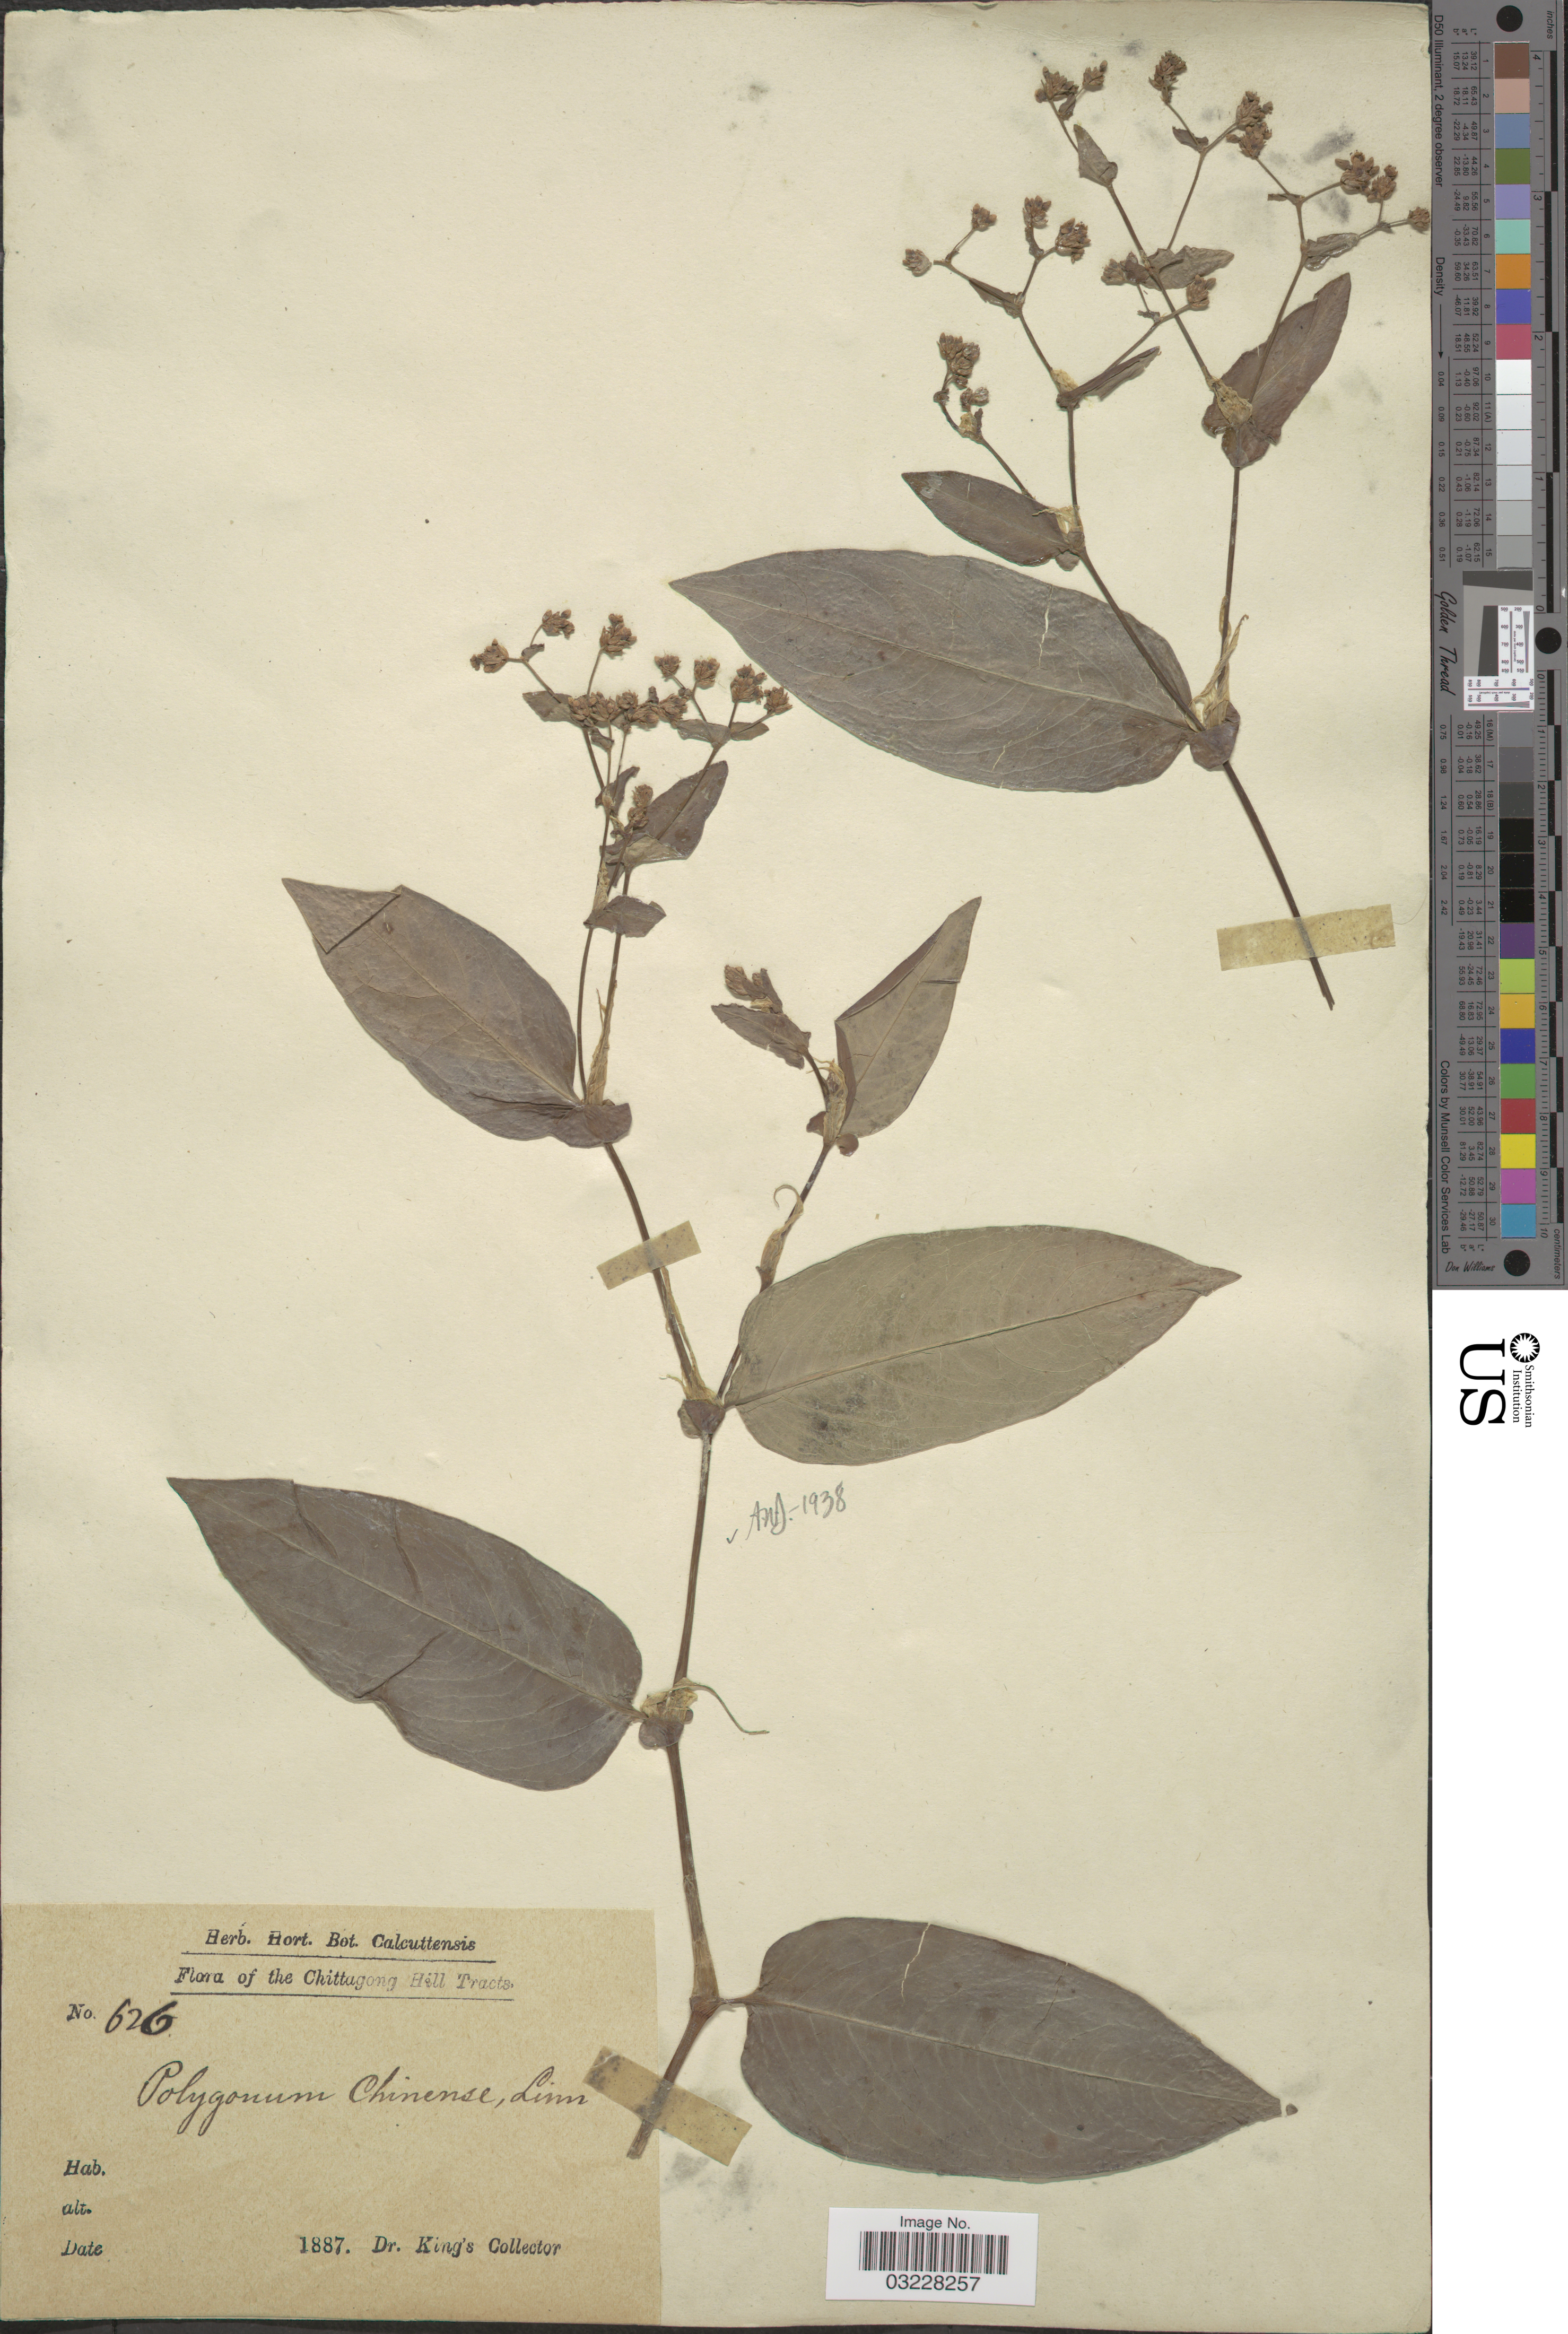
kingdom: Plantae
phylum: Tracheophyta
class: Magnoliopsida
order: Caryophyllales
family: Polygonaceae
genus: Polygonum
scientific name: Polygonum chinense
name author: L.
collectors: Dr. King's collector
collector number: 626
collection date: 1887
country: Bangladesh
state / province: Chittagong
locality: Chittagong Hill Tracts.